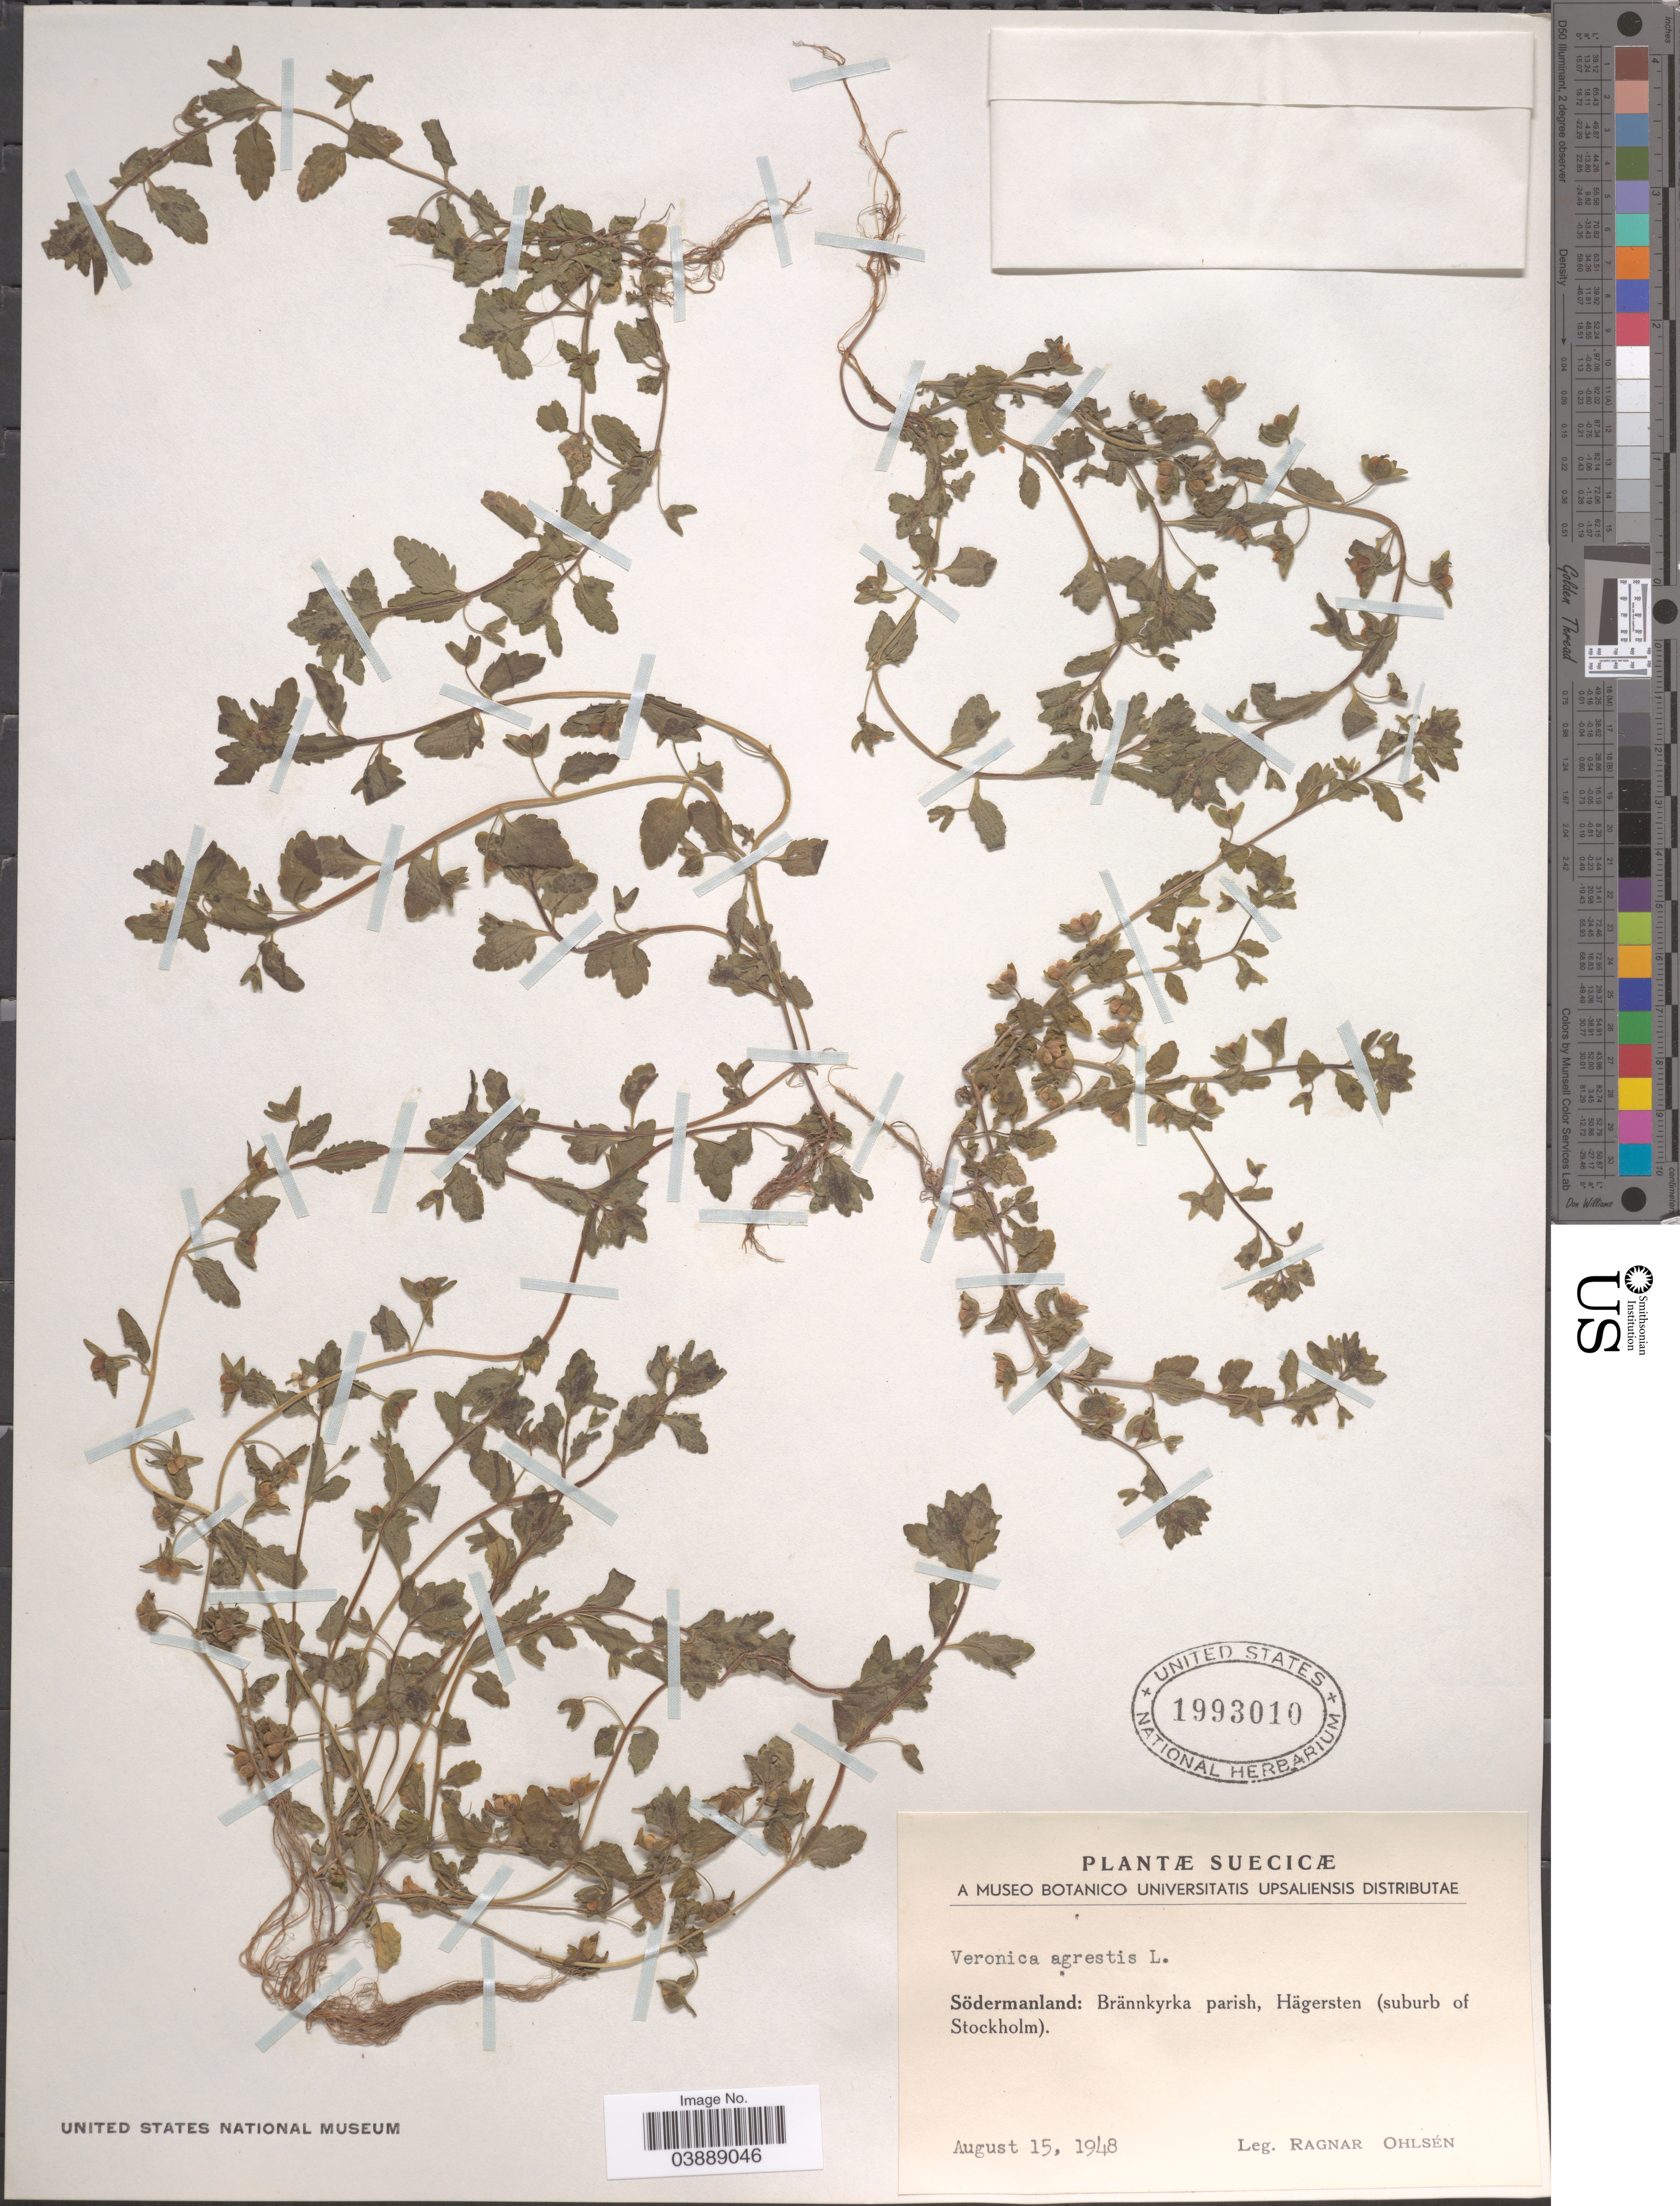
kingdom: Plantae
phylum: Tracheophyta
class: Magnoliopsida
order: Lamiales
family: Plantaginaceae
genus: Veronica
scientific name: Veronica agrestis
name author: L.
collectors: R. Ohlsén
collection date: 1948-08-15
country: Sweden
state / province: Sodermanland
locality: Suecicæ. Södermanland: Brännkyrka parish, Hägersten (suburb of Stockholm).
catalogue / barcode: US 1993010